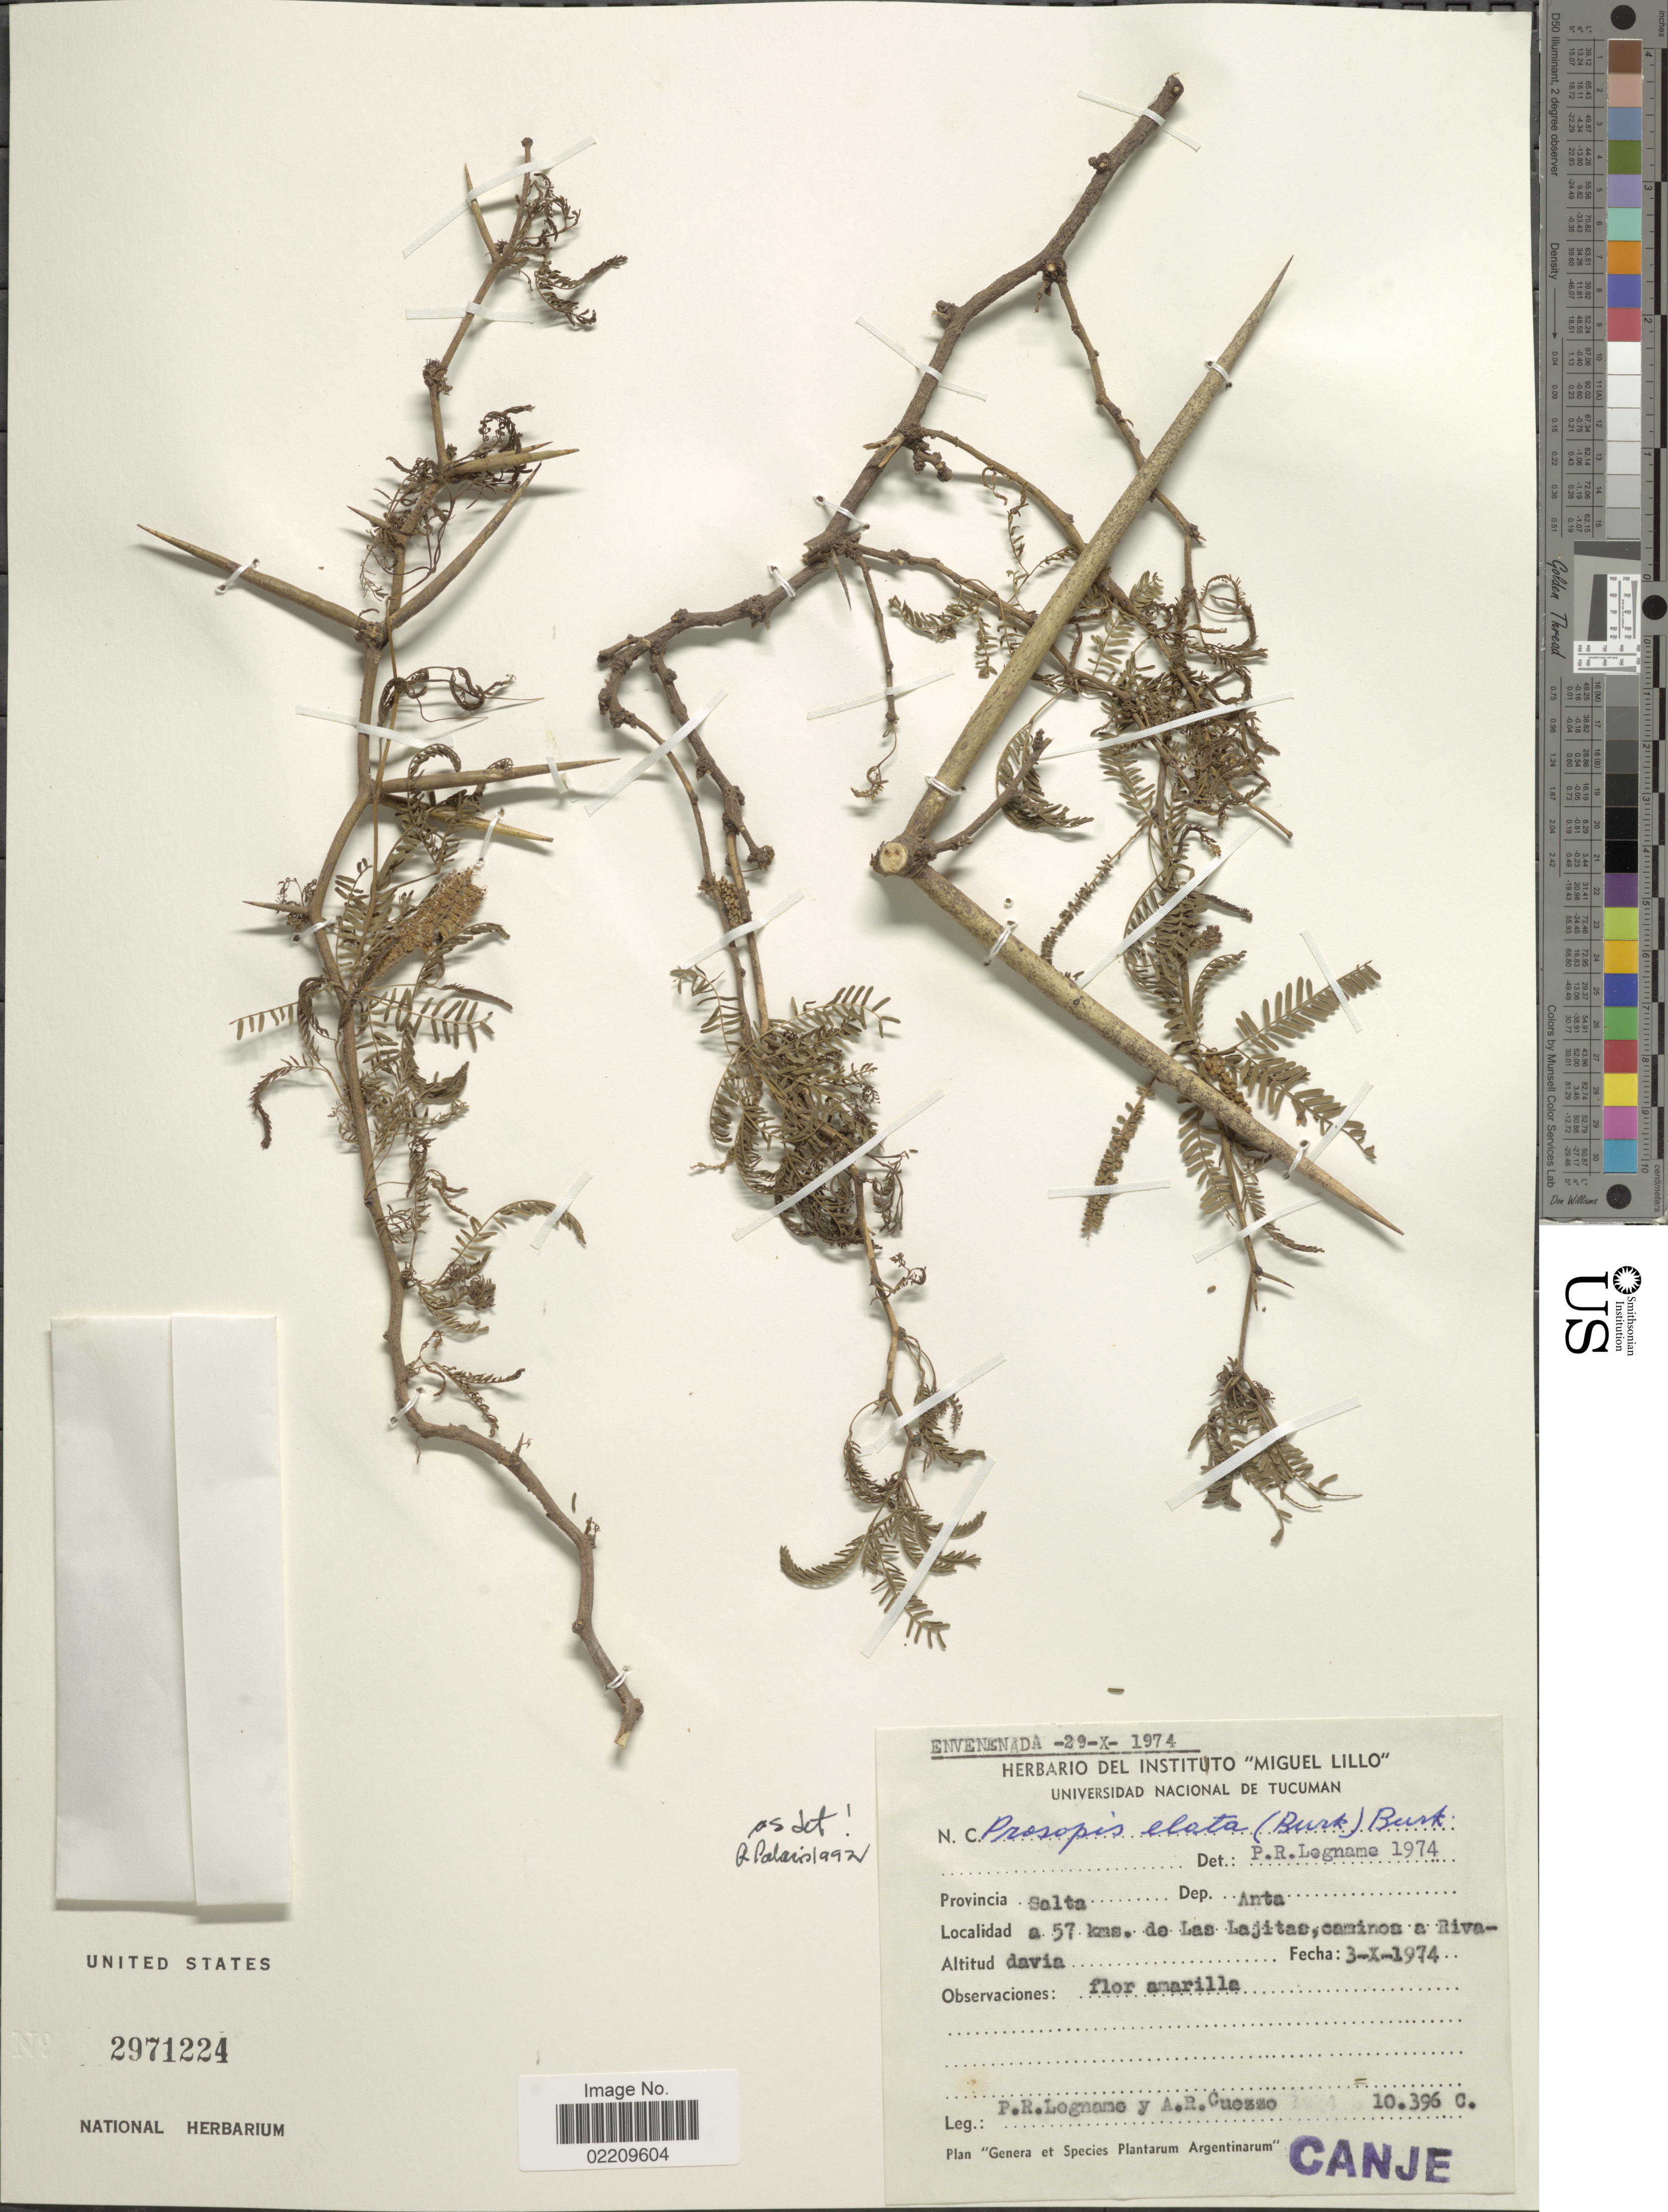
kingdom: Plantae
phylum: Tracheophyta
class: Magnoliopsida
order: Fabales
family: Fabaceae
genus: Neltuma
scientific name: Neltuma elata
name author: (Burkart) C. E. Hughes & G.P. Lewis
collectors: P. R. Legname & A. Cuezzo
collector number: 10396C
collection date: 1974-10-03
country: Argentina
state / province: Salta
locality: Dep.: Ana. a 57 kms. de Las Lajitas, caminos a Rivadavia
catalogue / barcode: US 2971224